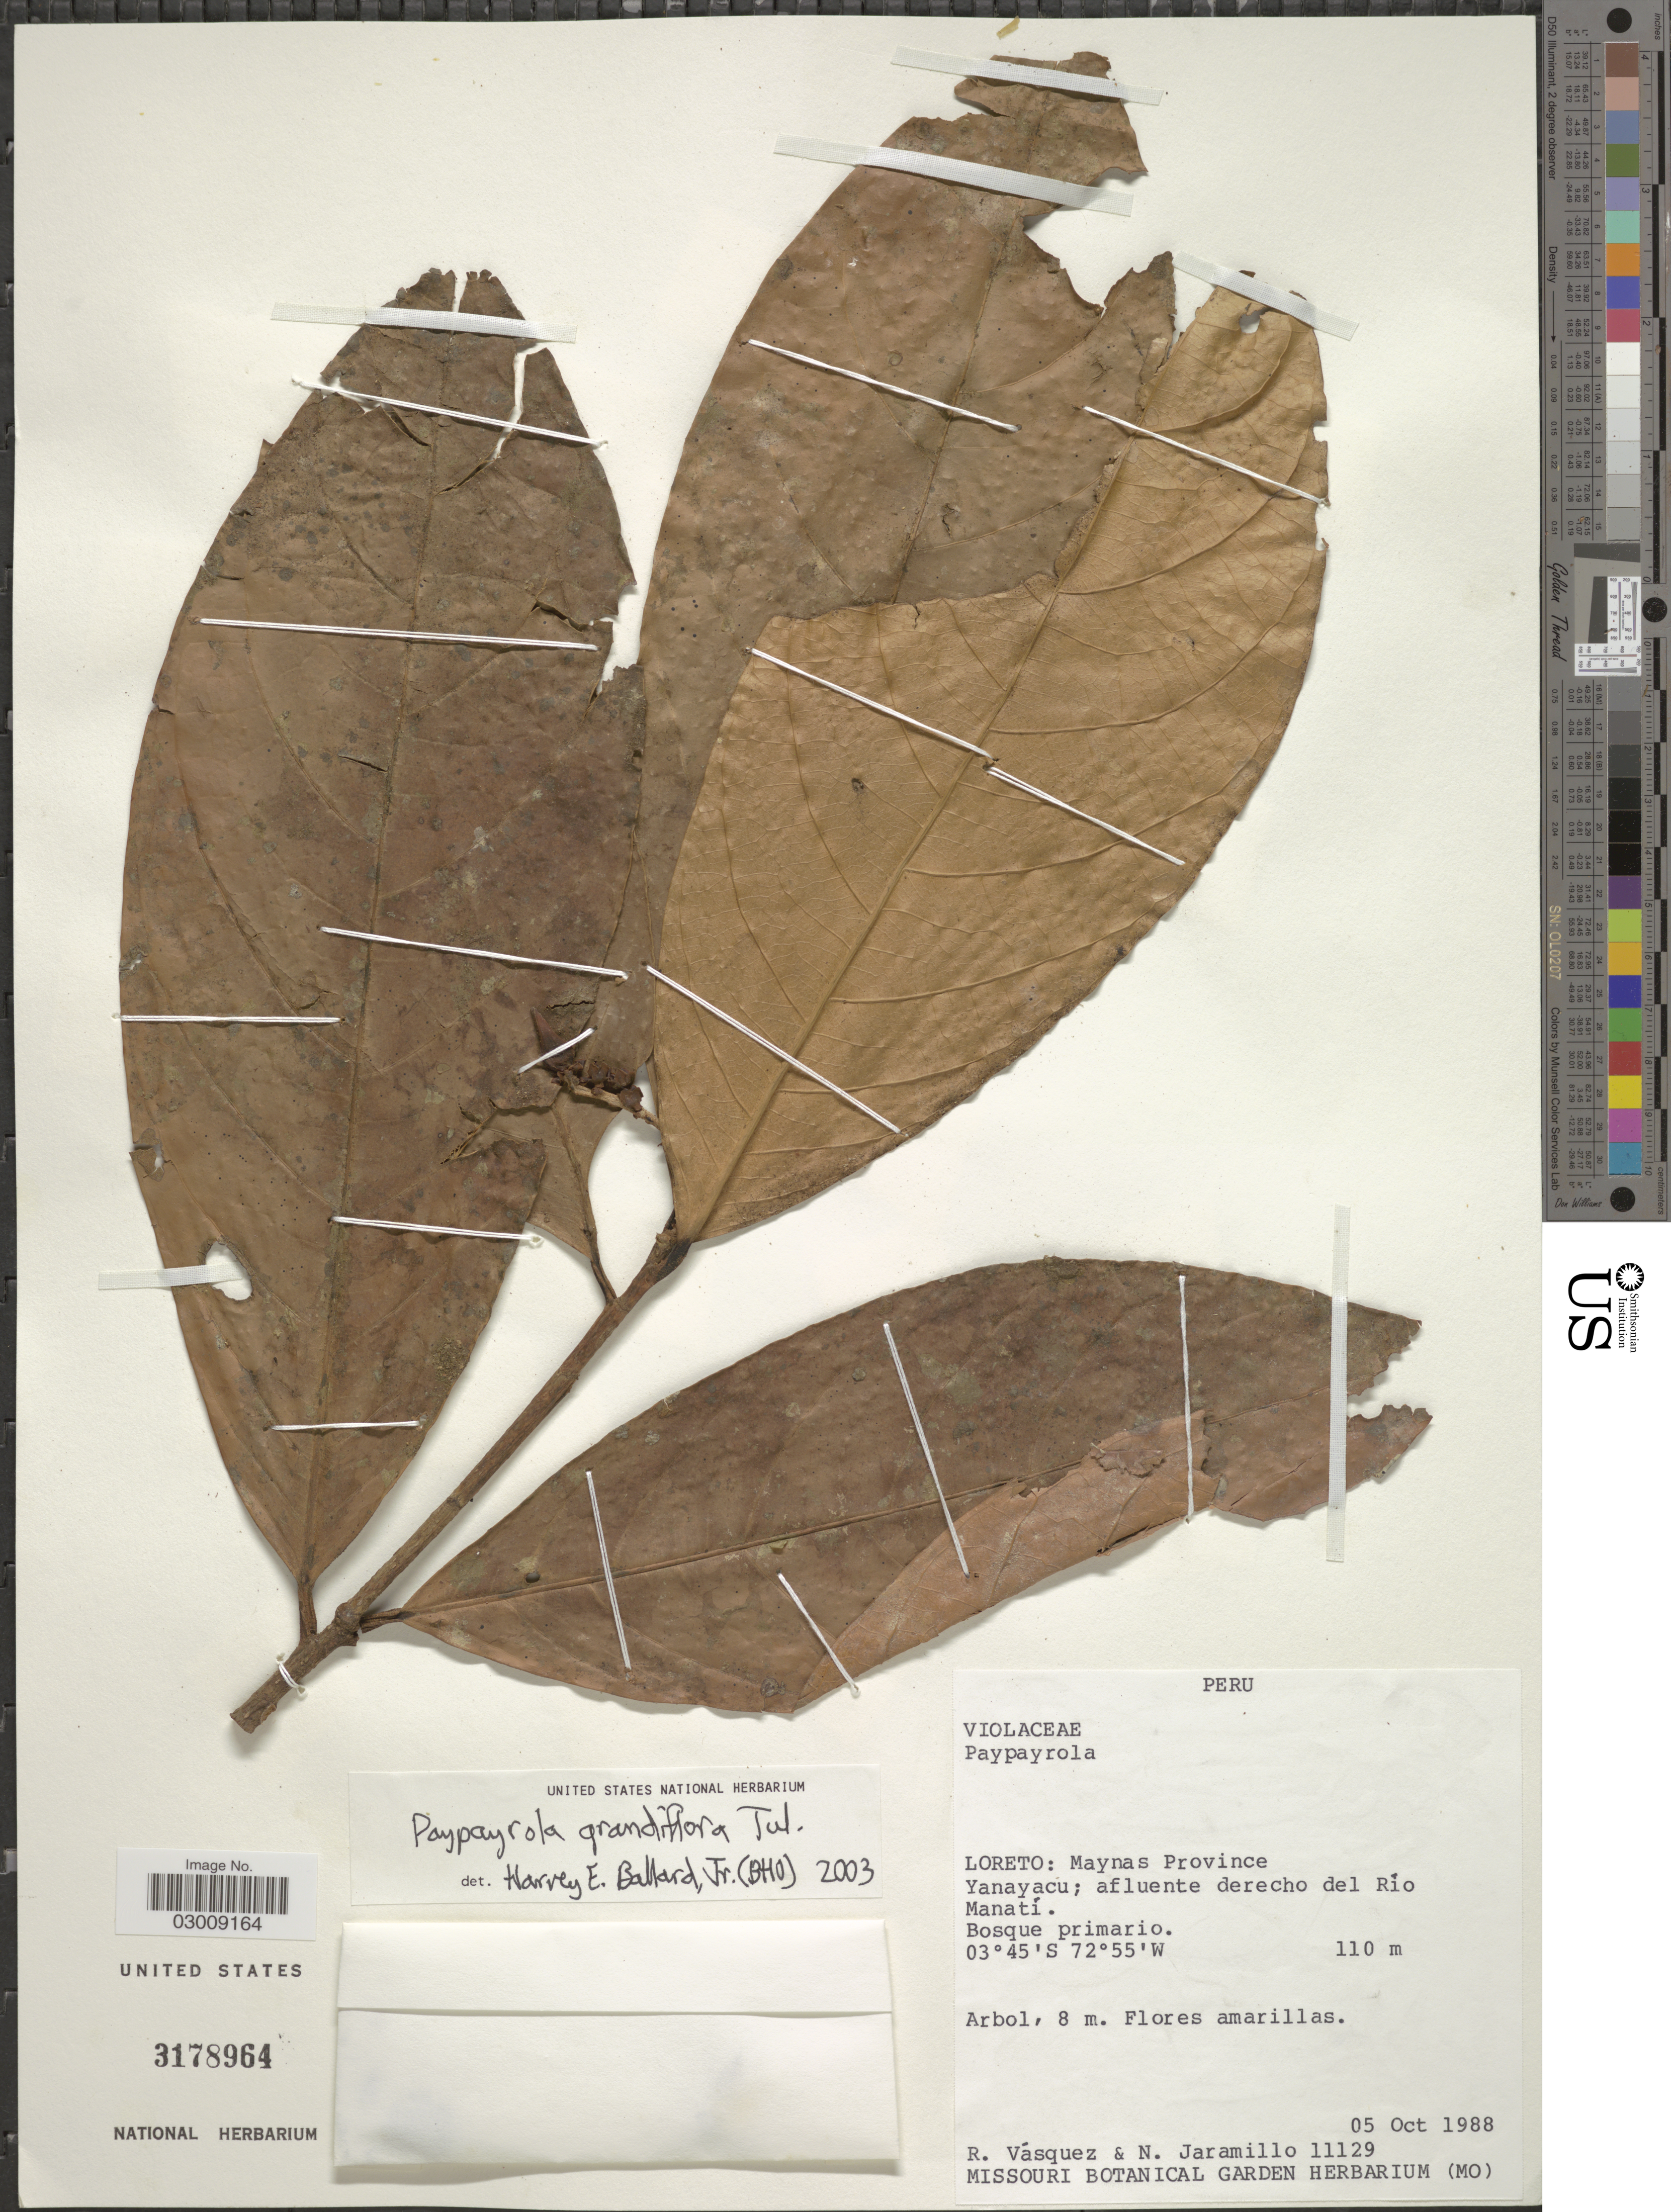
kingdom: Plantae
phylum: Tracheophyta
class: Magnoliopsida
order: Malpighiales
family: Violaceae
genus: Paypayrola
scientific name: Paypayrola grandiflora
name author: Tul.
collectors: R. Vásquez & N. Jaramillo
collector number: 11129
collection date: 1988-10-05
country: Peru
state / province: Loreto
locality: Maynas Province. Yanayacu; afluente derecho del Río Manatí.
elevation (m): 110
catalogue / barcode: US 3178964